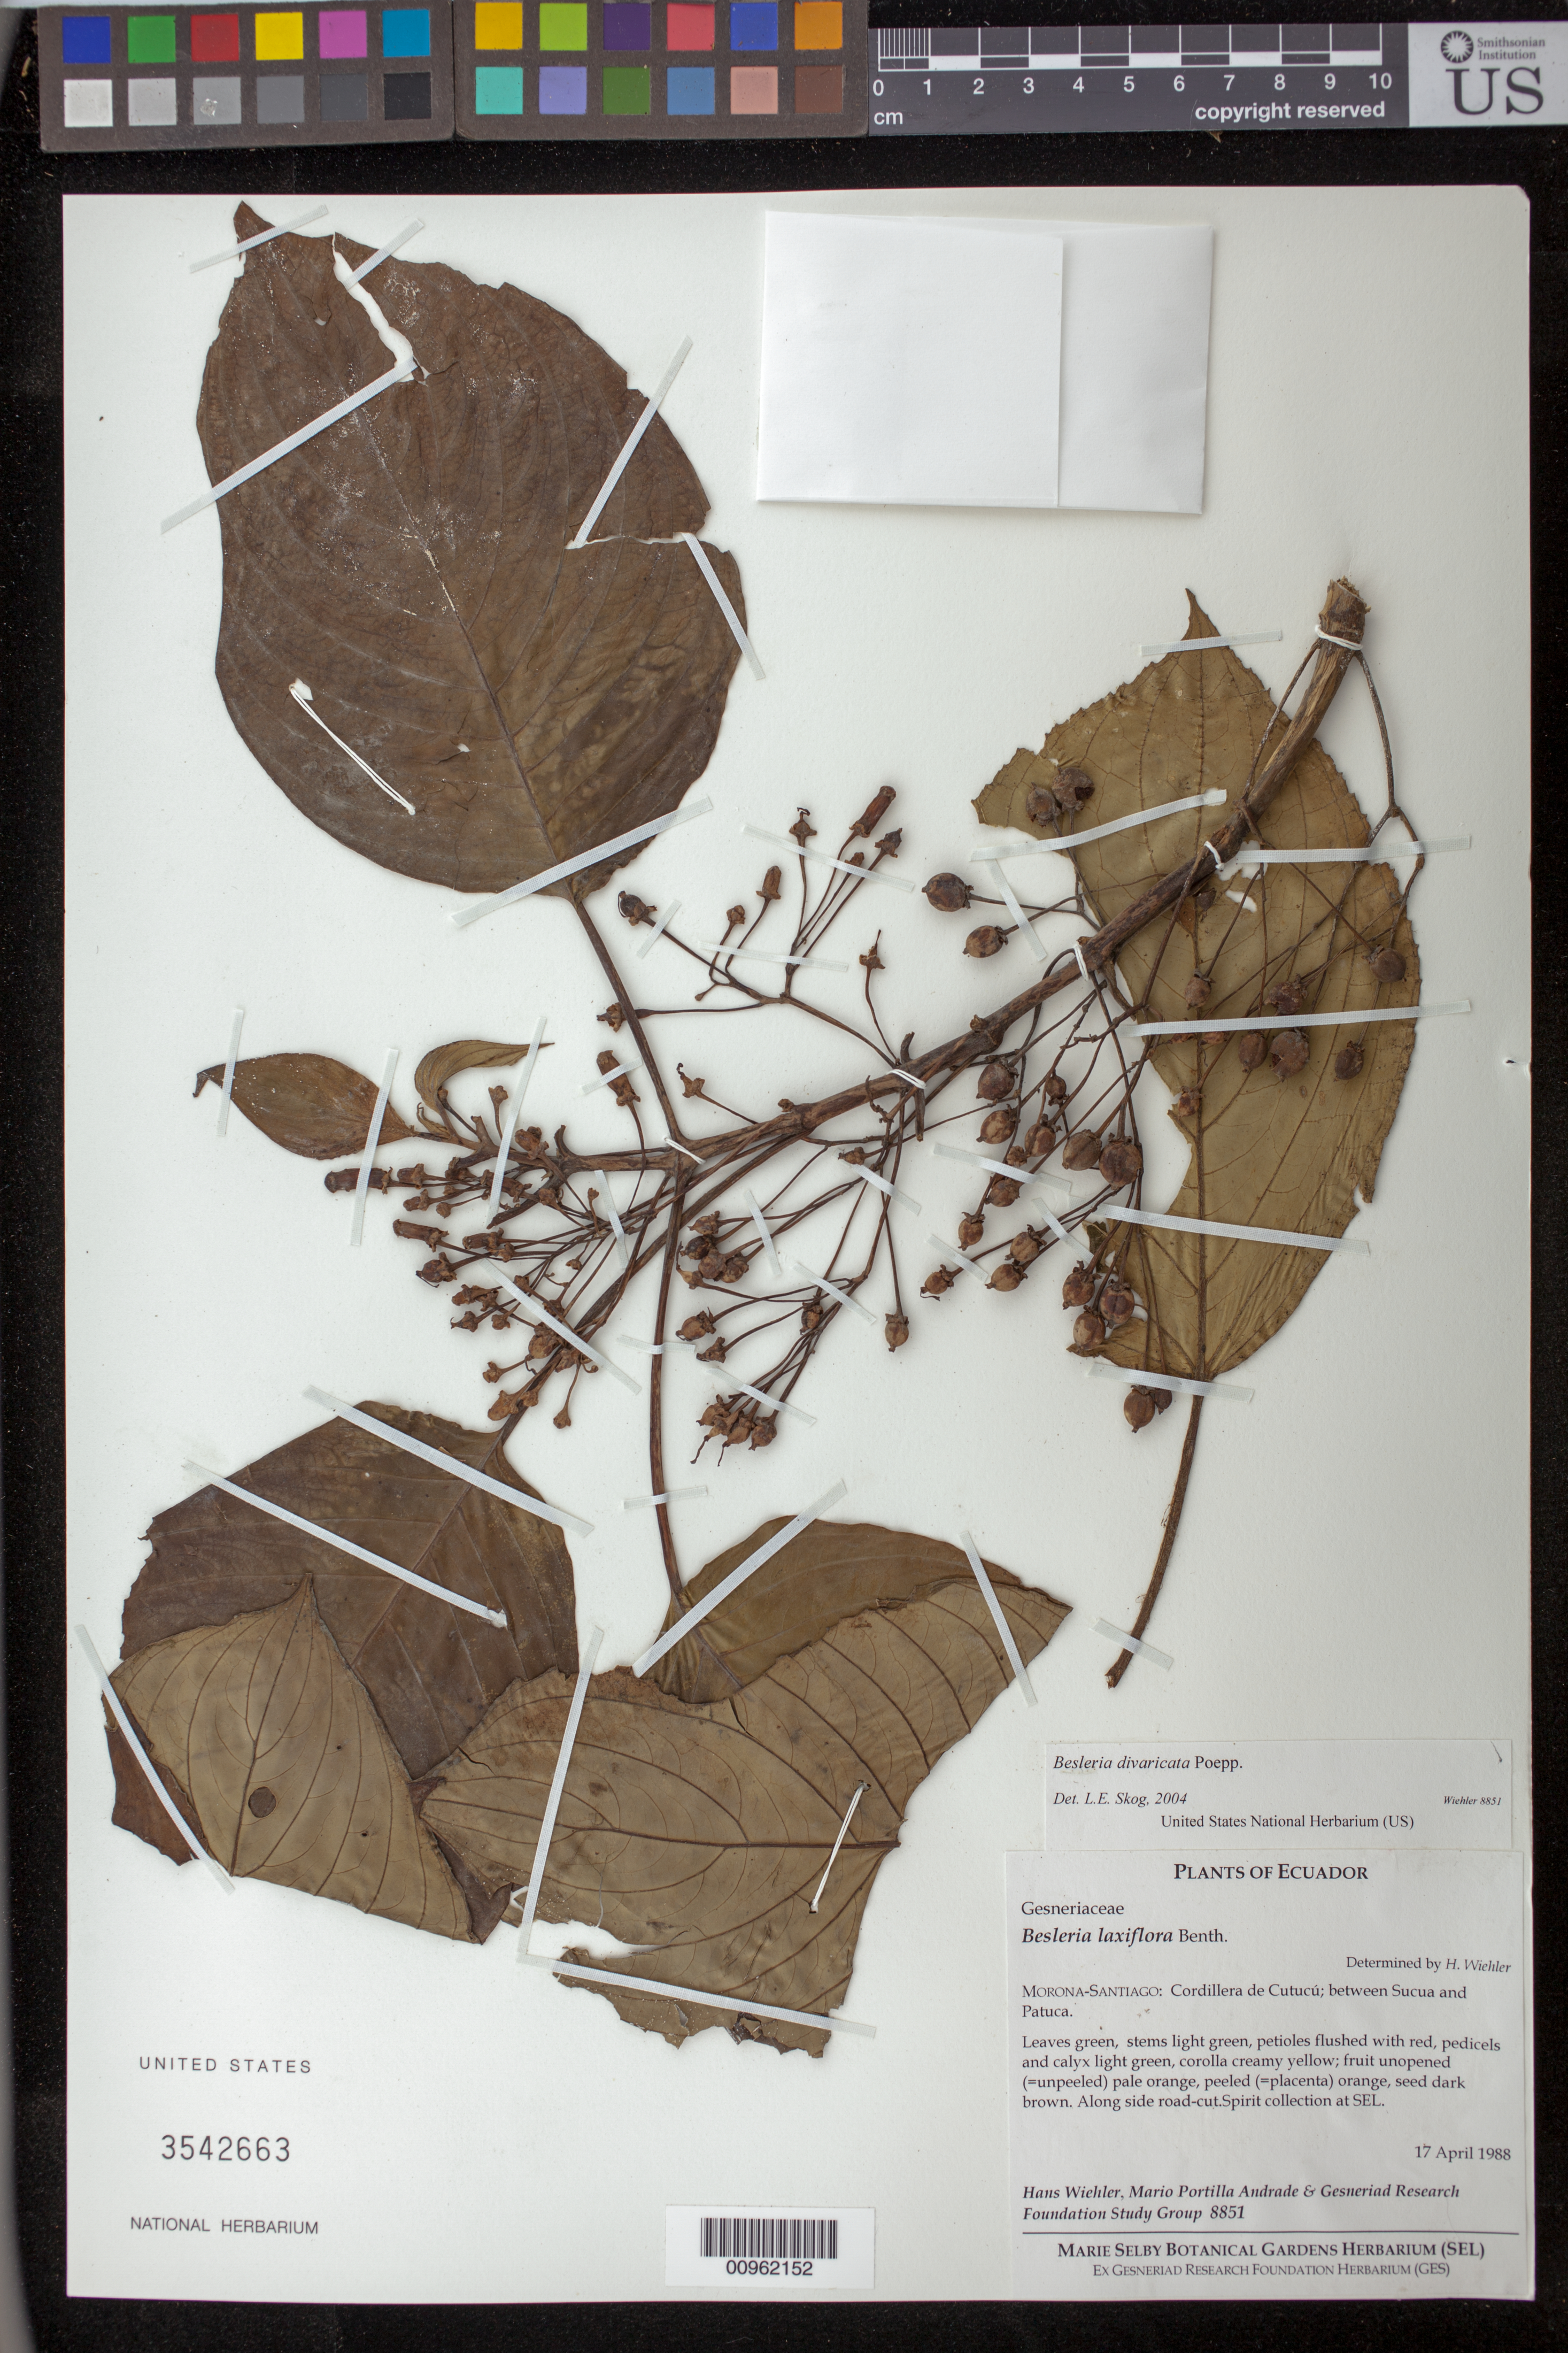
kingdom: Plantae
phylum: Tracheophyta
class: Magnoliopsida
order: Lamiales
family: Gesneriaceae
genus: Besleria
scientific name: Besleria divaricata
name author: Poepp.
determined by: Skog, Laurence E.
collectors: H. J. Wiehler, M. Portilla Andrade & GRF Study Group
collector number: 8851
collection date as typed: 17 Apr 1988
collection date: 1988-04-17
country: Ecuador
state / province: Morona-Santiago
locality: Morona-Sangiago: Cordillera de Cutucú, between Sucua and Patuca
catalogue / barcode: US 3542663